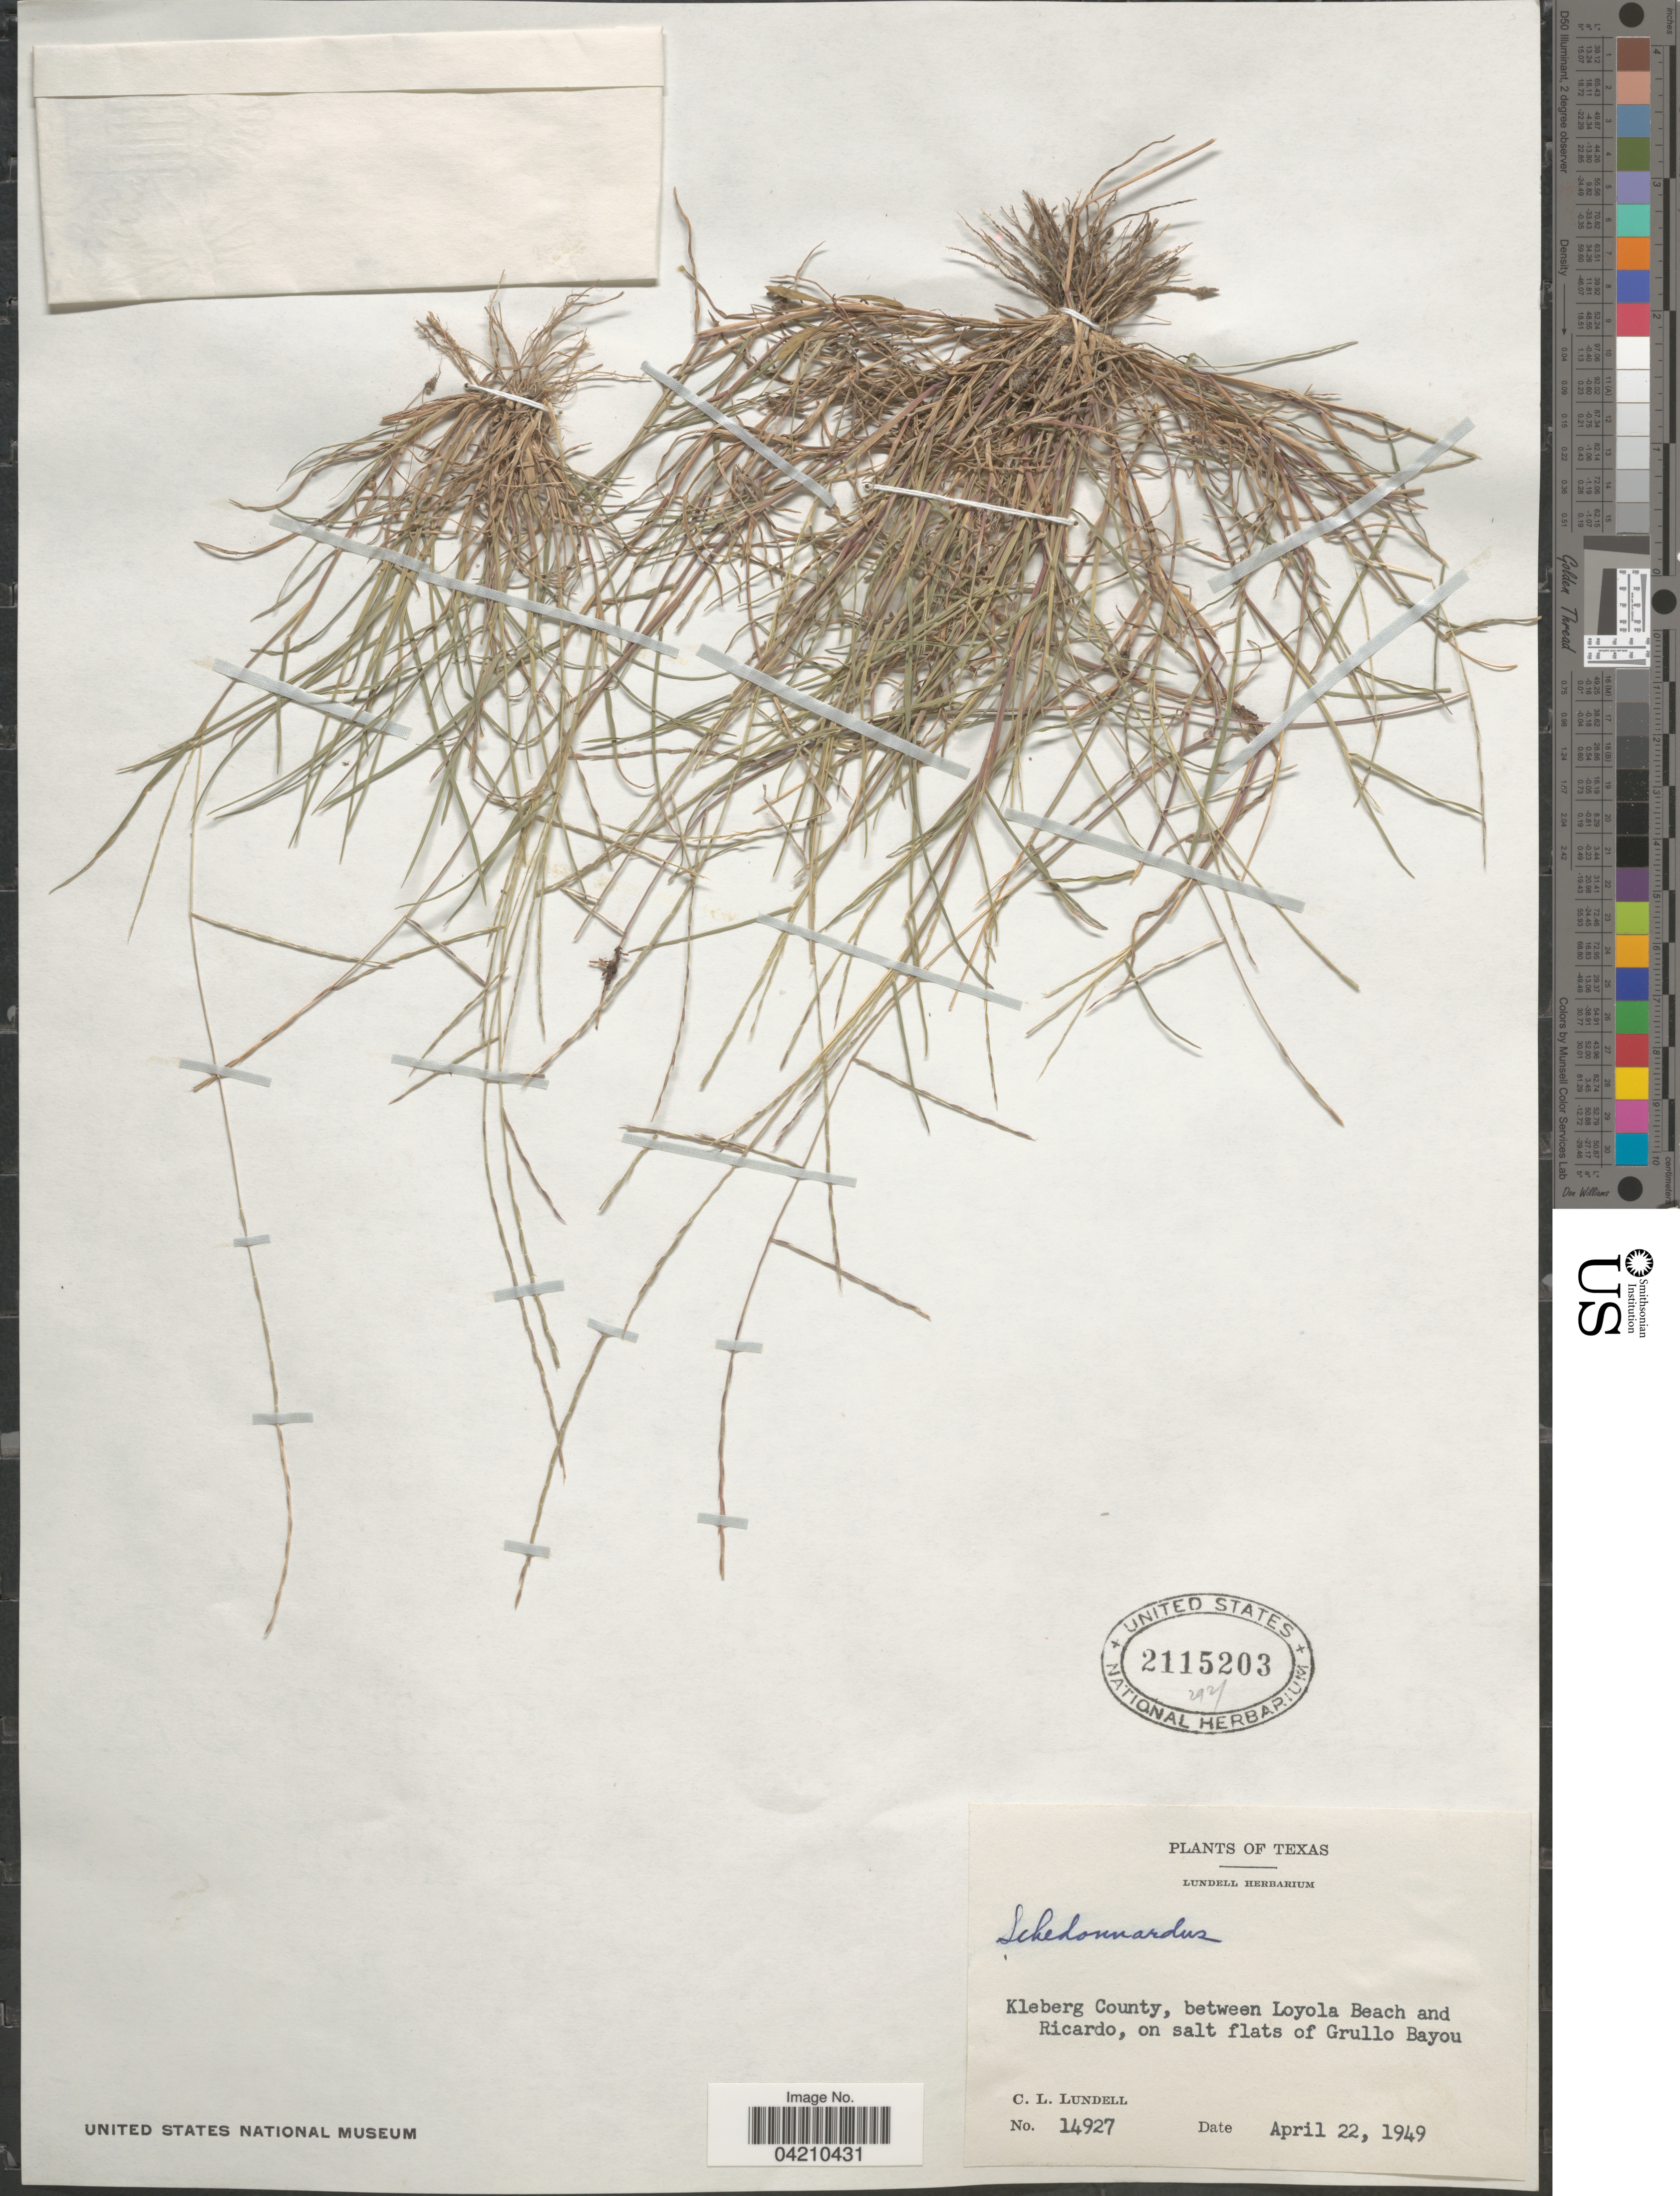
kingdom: Plantae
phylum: Tracheophyta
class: Liliopsida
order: Poales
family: Poaceae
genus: Muhlenbergia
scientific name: Muhlenbergia paniculata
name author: (Nutt.) Columbus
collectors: C. L. Lundell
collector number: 14927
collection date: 1949-04-22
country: United States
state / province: Texas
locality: Kleberg County, between Loyola Beach and Ricardo, on salt flats of Grullo Bayou.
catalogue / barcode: US 2115203